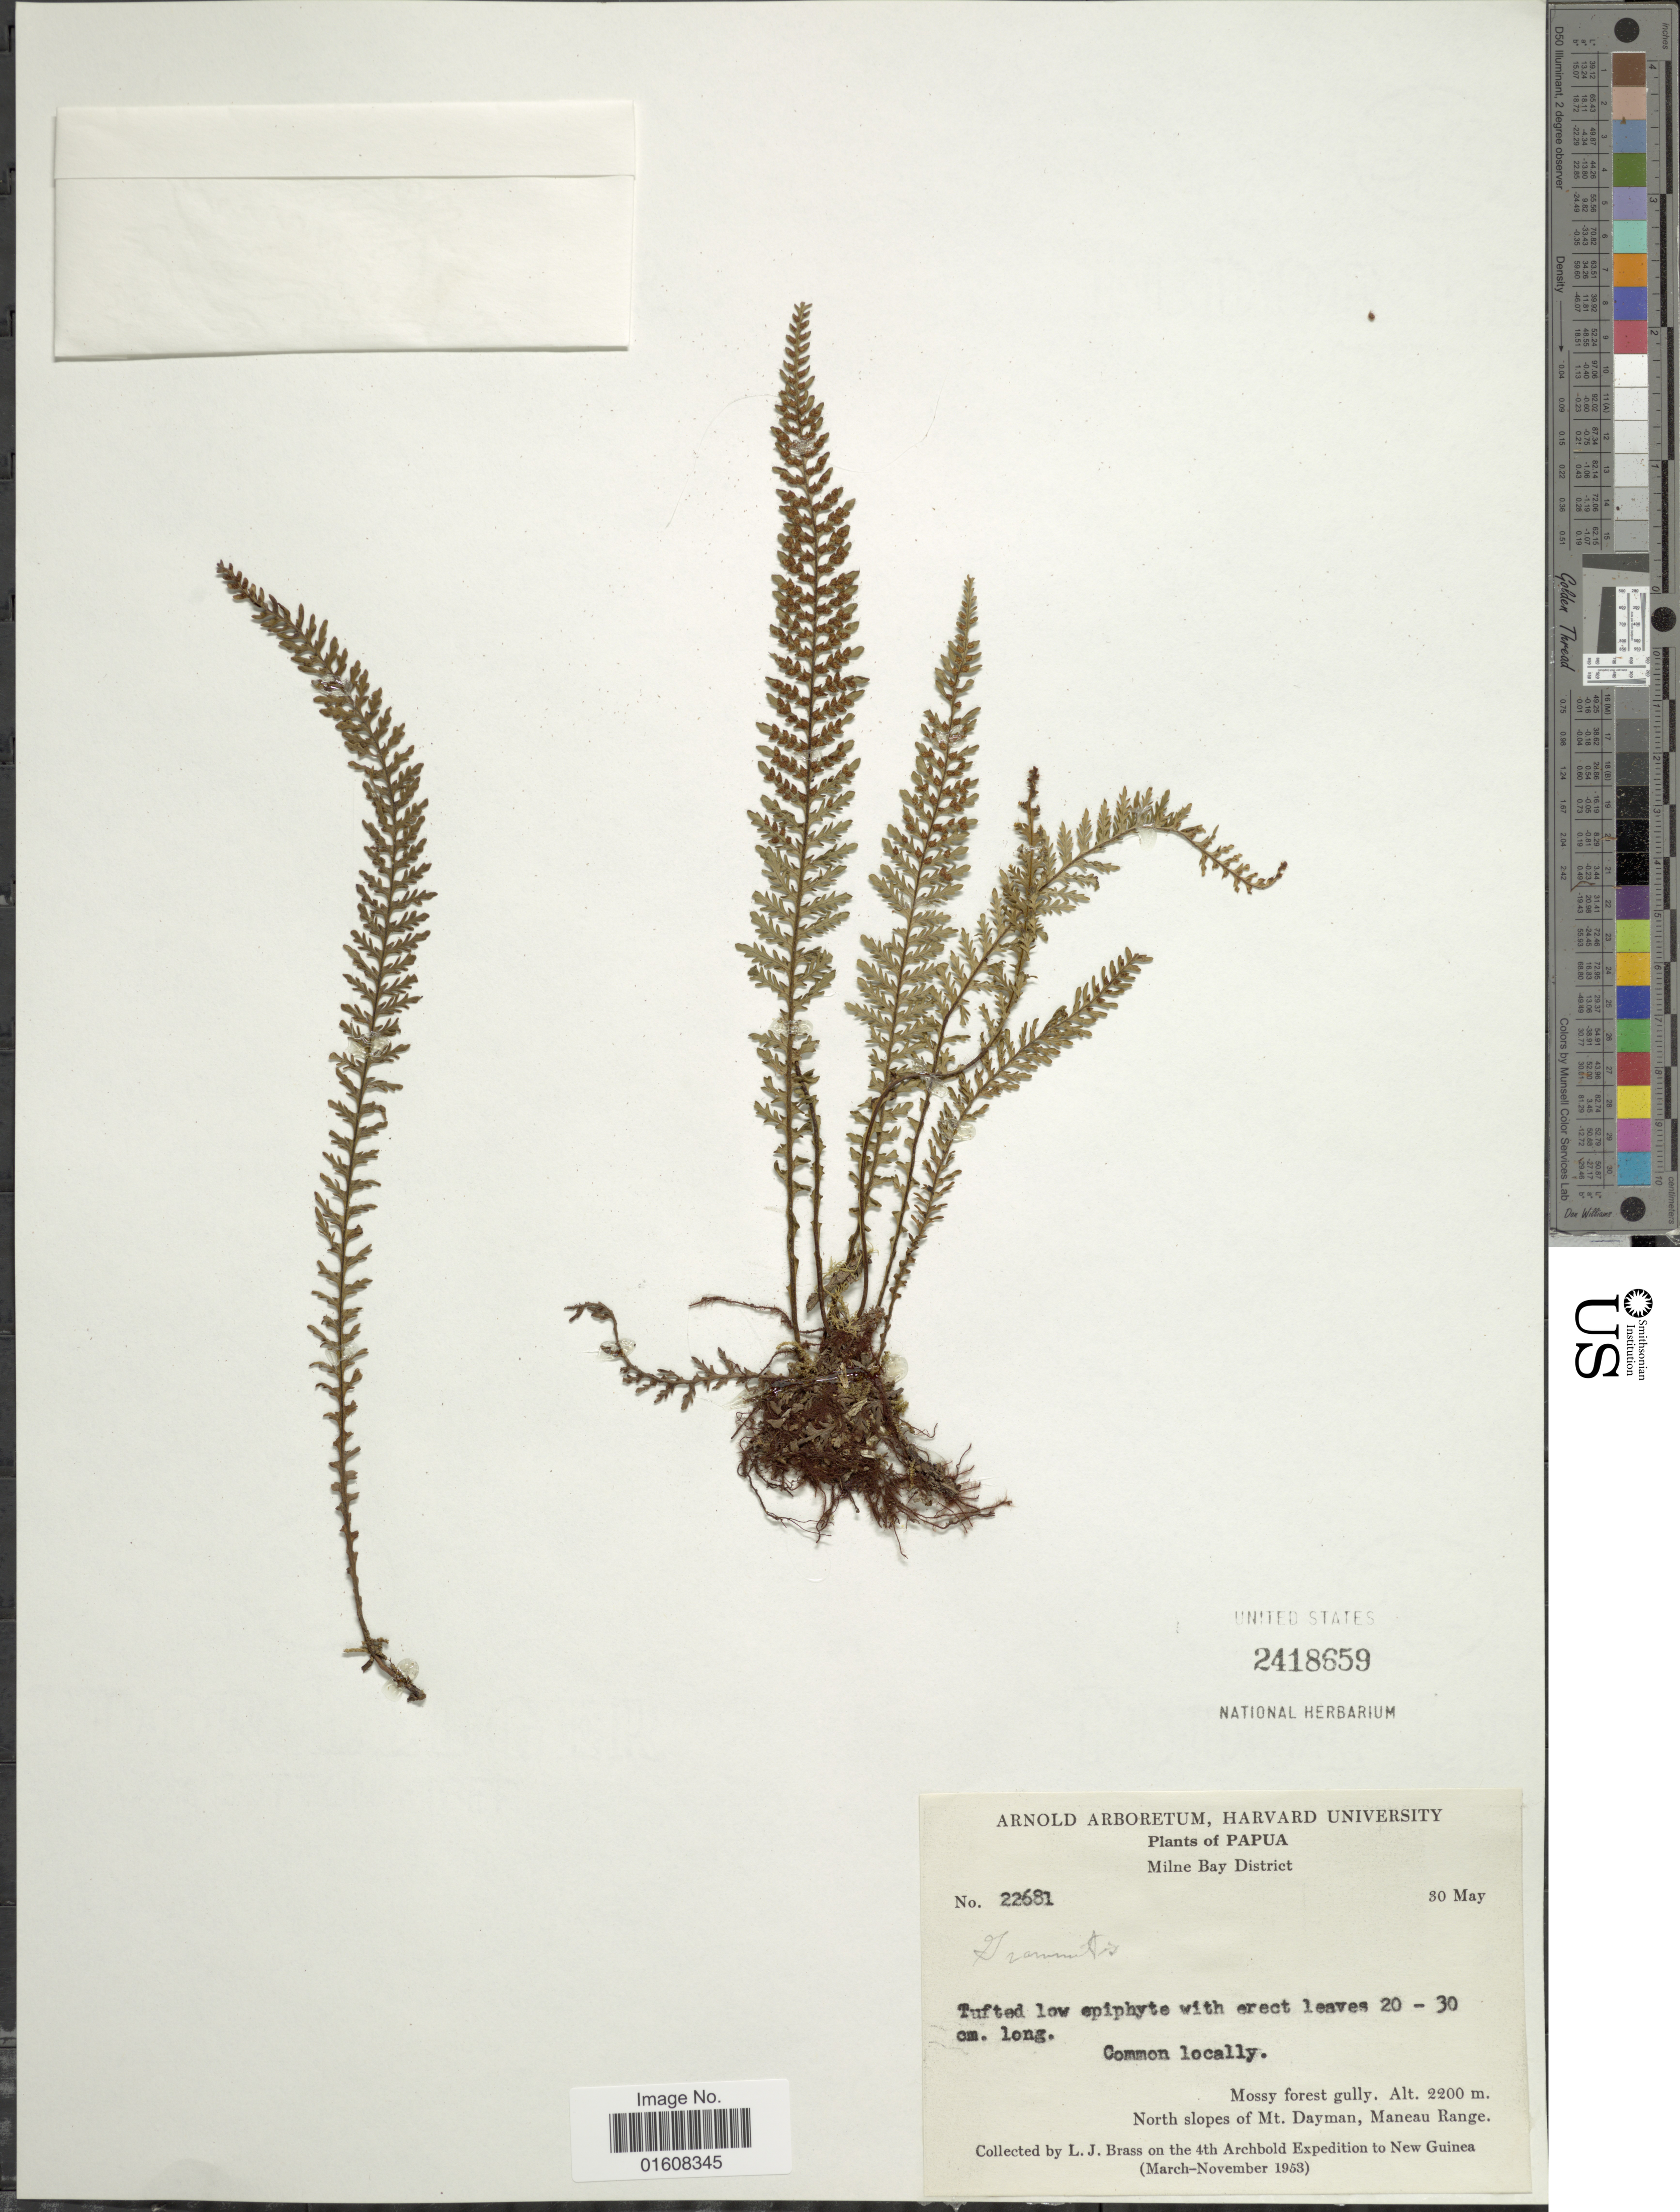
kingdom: Plantae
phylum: Tracheophyta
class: Polypodiopsida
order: Polypodiales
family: Polypodiaceae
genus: Grammitis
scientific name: Grammitis sp.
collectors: L. J. Brass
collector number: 22681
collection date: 1953-05-30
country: Papua New Guinea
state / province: Milne Bay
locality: Papua. Mossy forest gully. North slopes of Mt. Dayman, Maneau Range. New guinea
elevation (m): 2200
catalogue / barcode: US 2418659